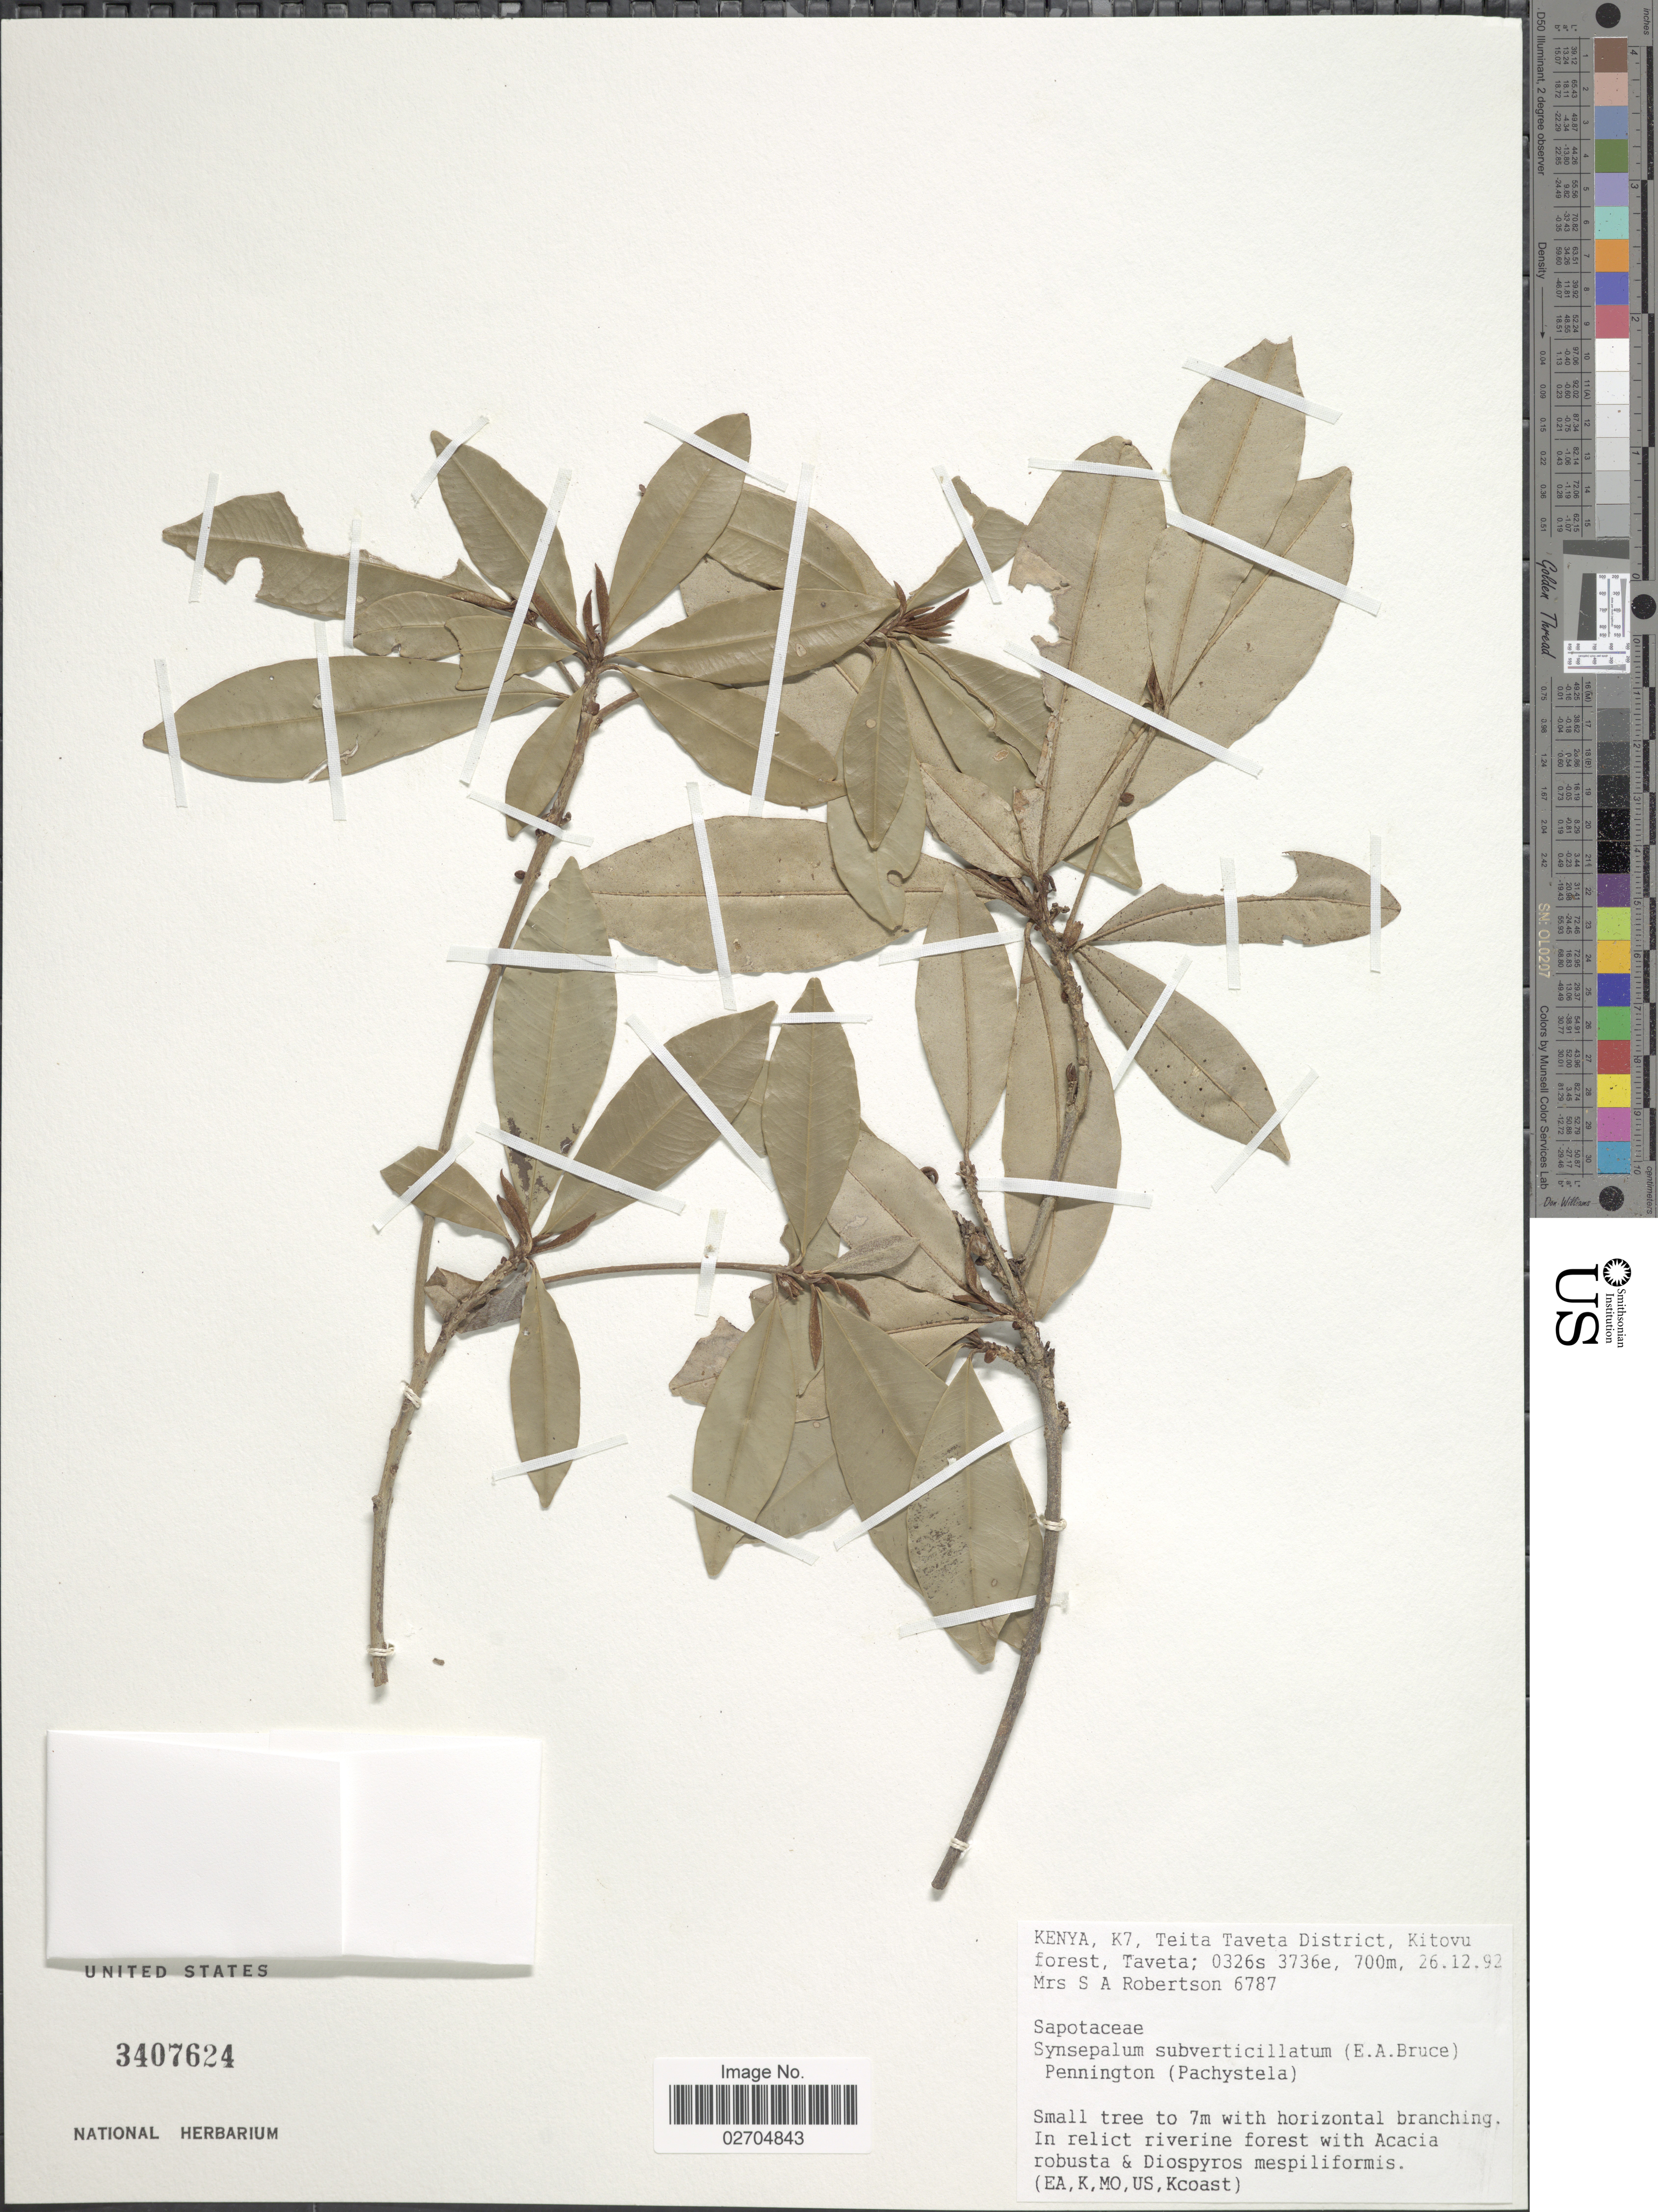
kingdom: Plantae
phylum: Tracheophyta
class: Magnoliopsida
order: Ericales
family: Sapotaceae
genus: Synsepalum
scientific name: Synsepalum subverticillatum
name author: (E.A. Bruce) T.D. Penn.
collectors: S. Robertson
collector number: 6787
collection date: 1992-12-26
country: Kenya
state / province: Taita Taveta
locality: K7, Teita Taveta District, Kitovu forest, Taveta.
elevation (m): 700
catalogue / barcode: US 3407624